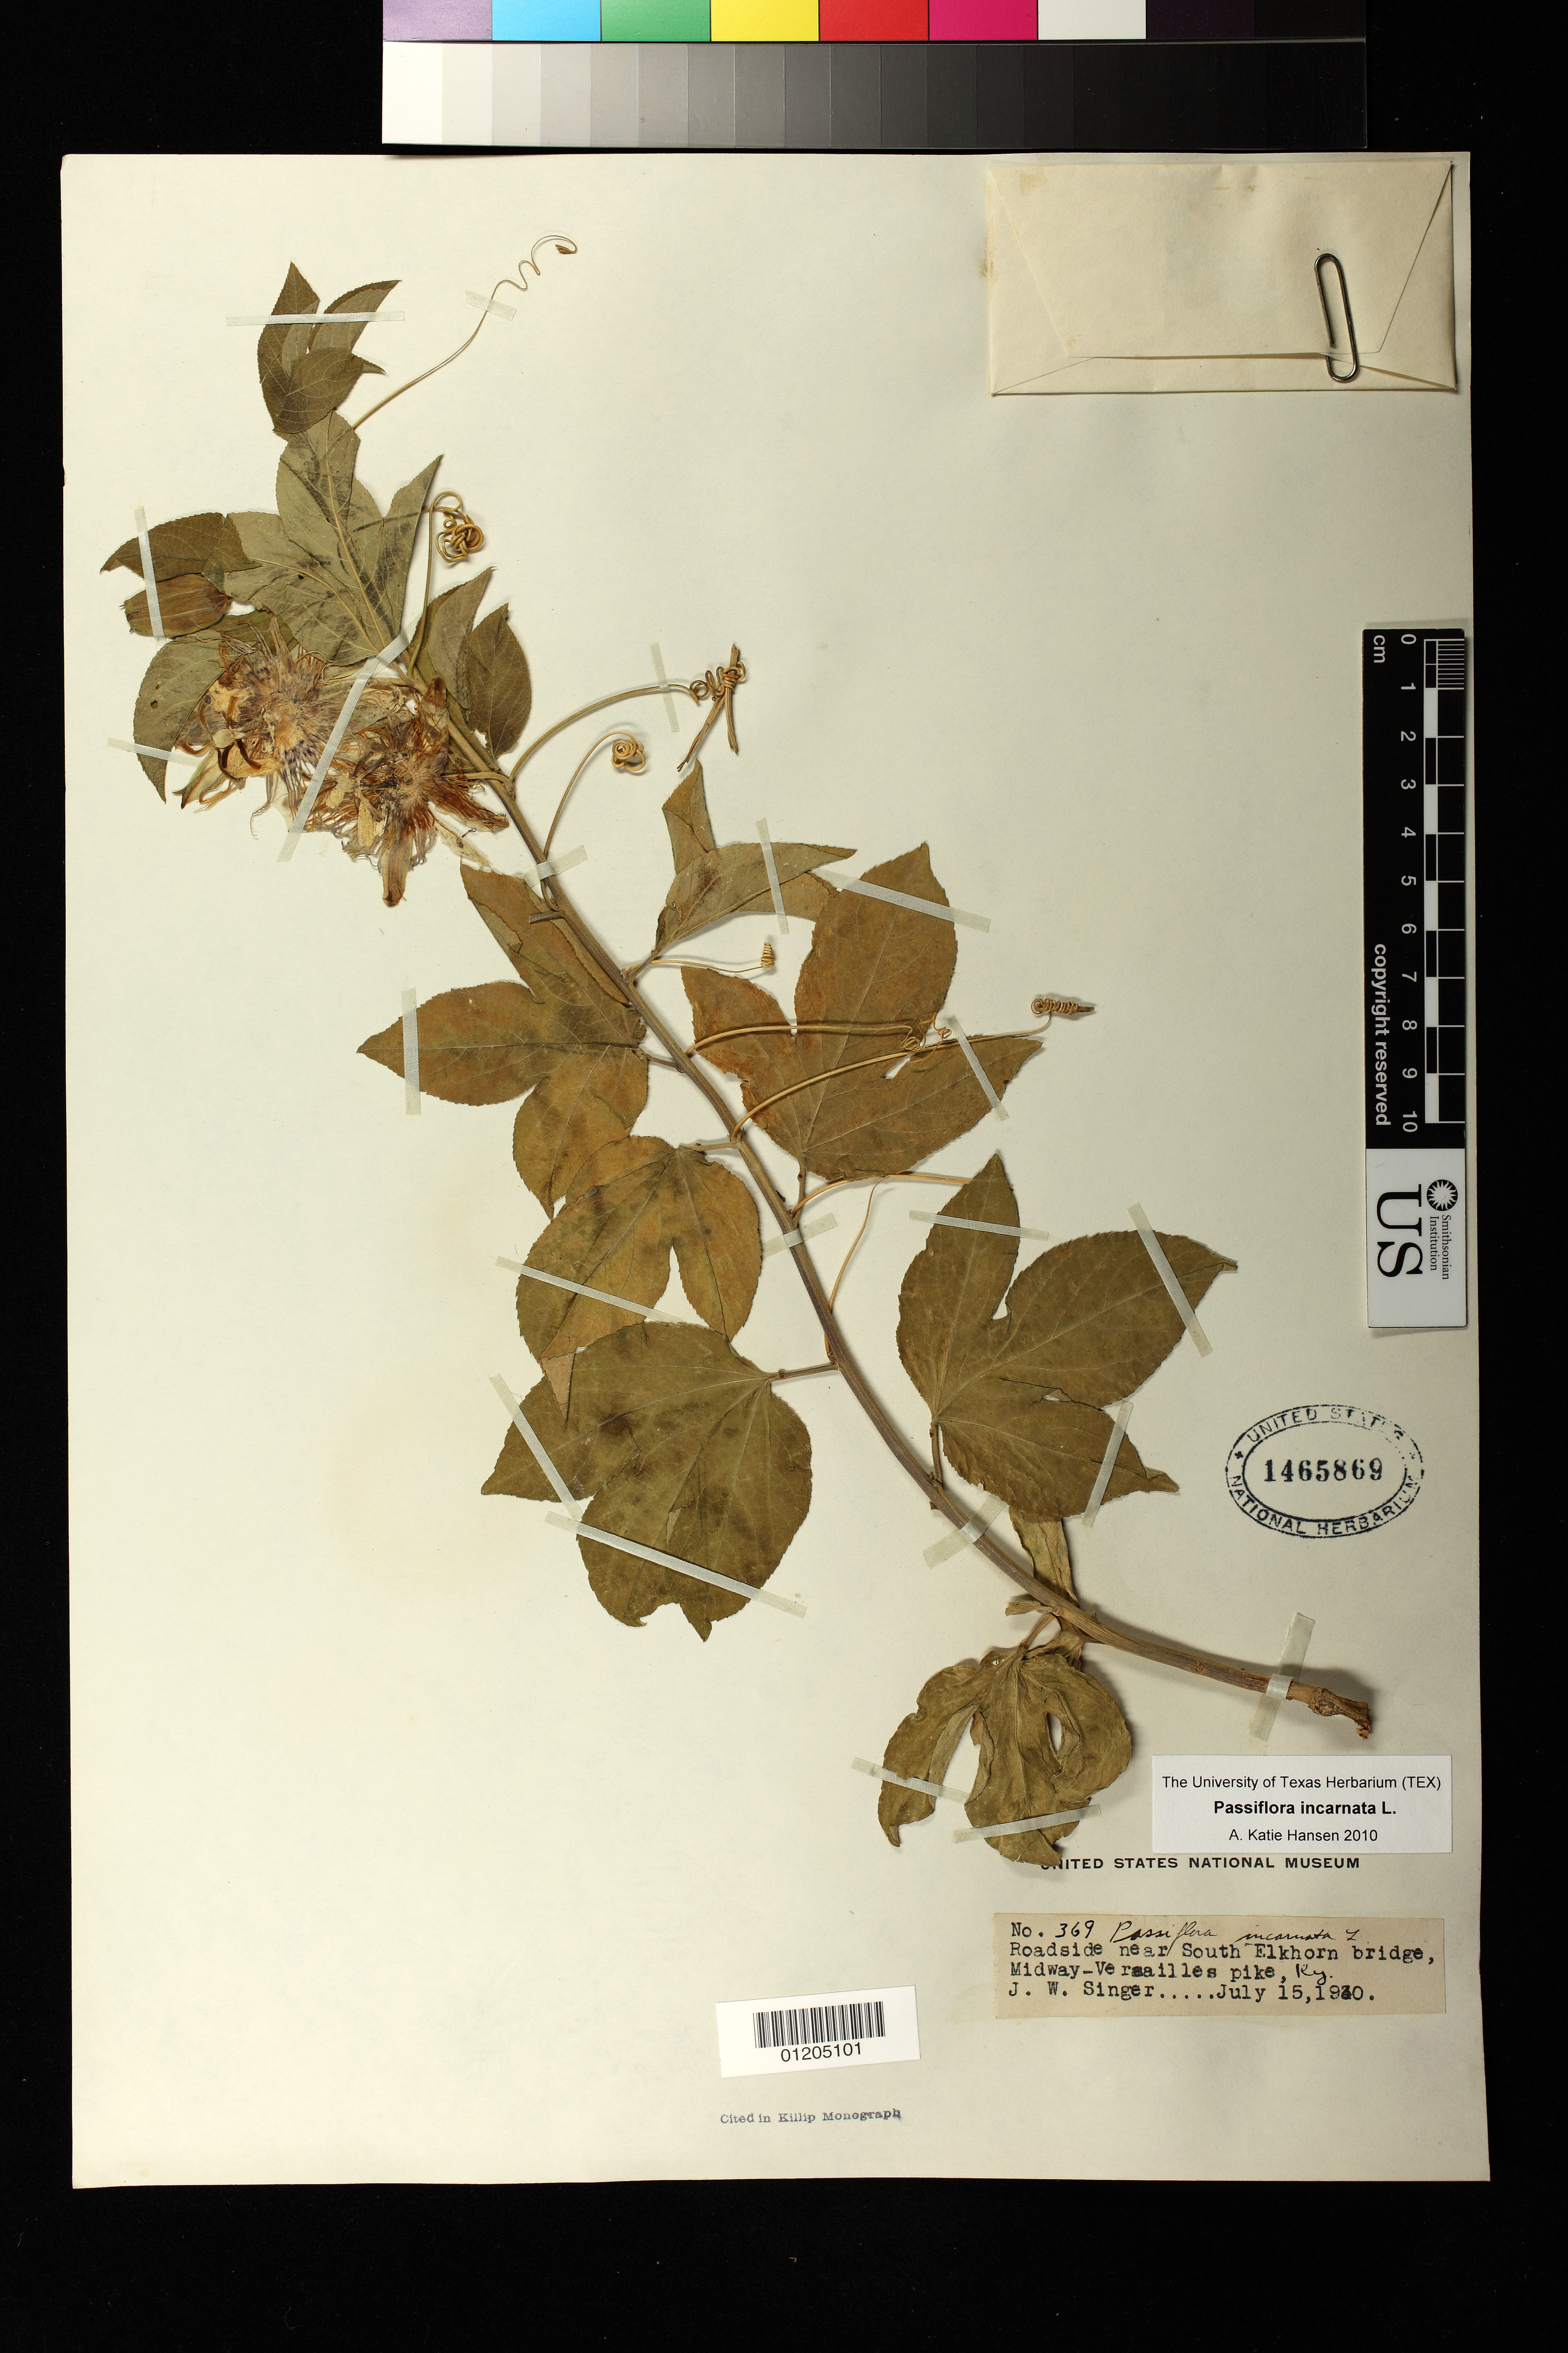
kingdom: Plantae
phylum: Tracheophyta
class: Magnoliopsida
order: Malpighiales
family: Passifloraceae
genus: Passiflora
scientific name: Passiflora incarnata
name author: L.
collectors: J. EW. Singer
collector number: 369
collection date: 1930-07-15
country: United States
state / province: Kentucky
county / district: Woodford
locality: Roadside near South Elkorn bridge, Midway- Versailles pike.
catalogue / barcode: US 1465869